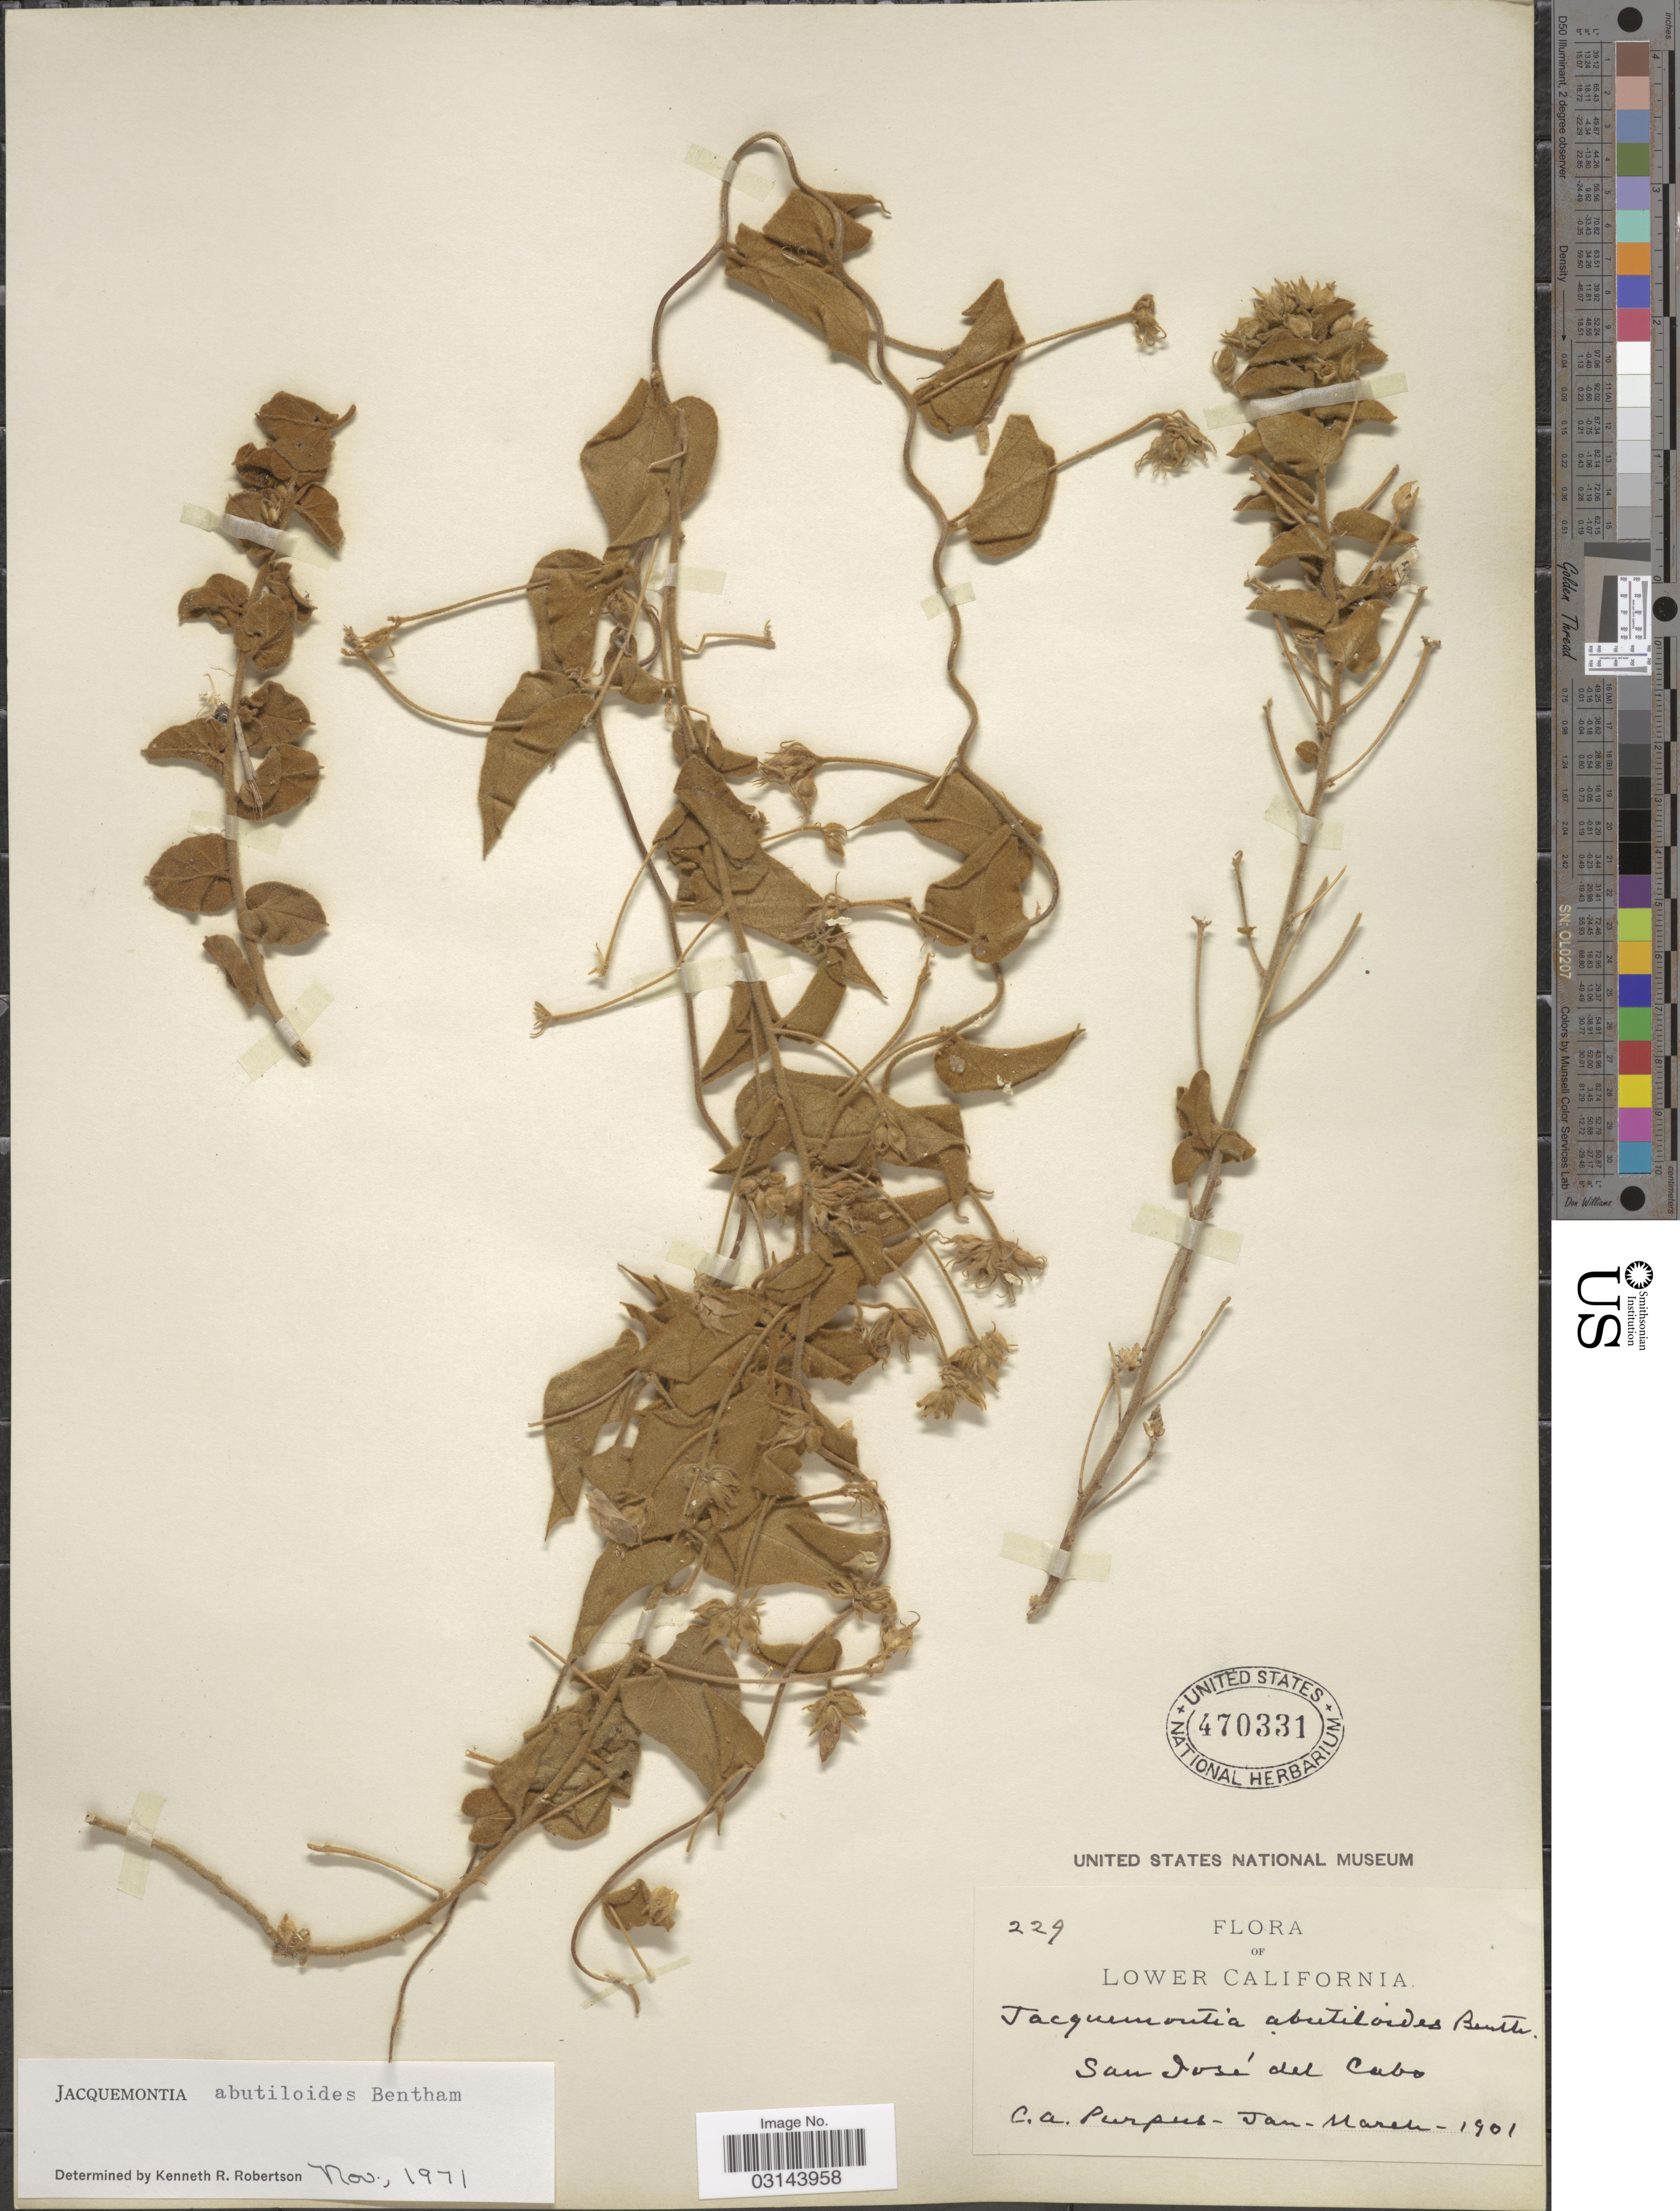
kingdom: Plantae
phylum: Tracheophyta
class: Magnoliopsida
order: Solanales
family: Convolvulaceae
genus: Jacquemontia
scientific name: Jacquemontia abutiloides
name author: Benth.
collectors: C. A. Purpus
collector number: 229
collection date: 1901-01/1901-03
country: Mexico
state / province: Baja California Sur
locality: Lower California. San José del Cabo.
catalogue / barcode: US 470331